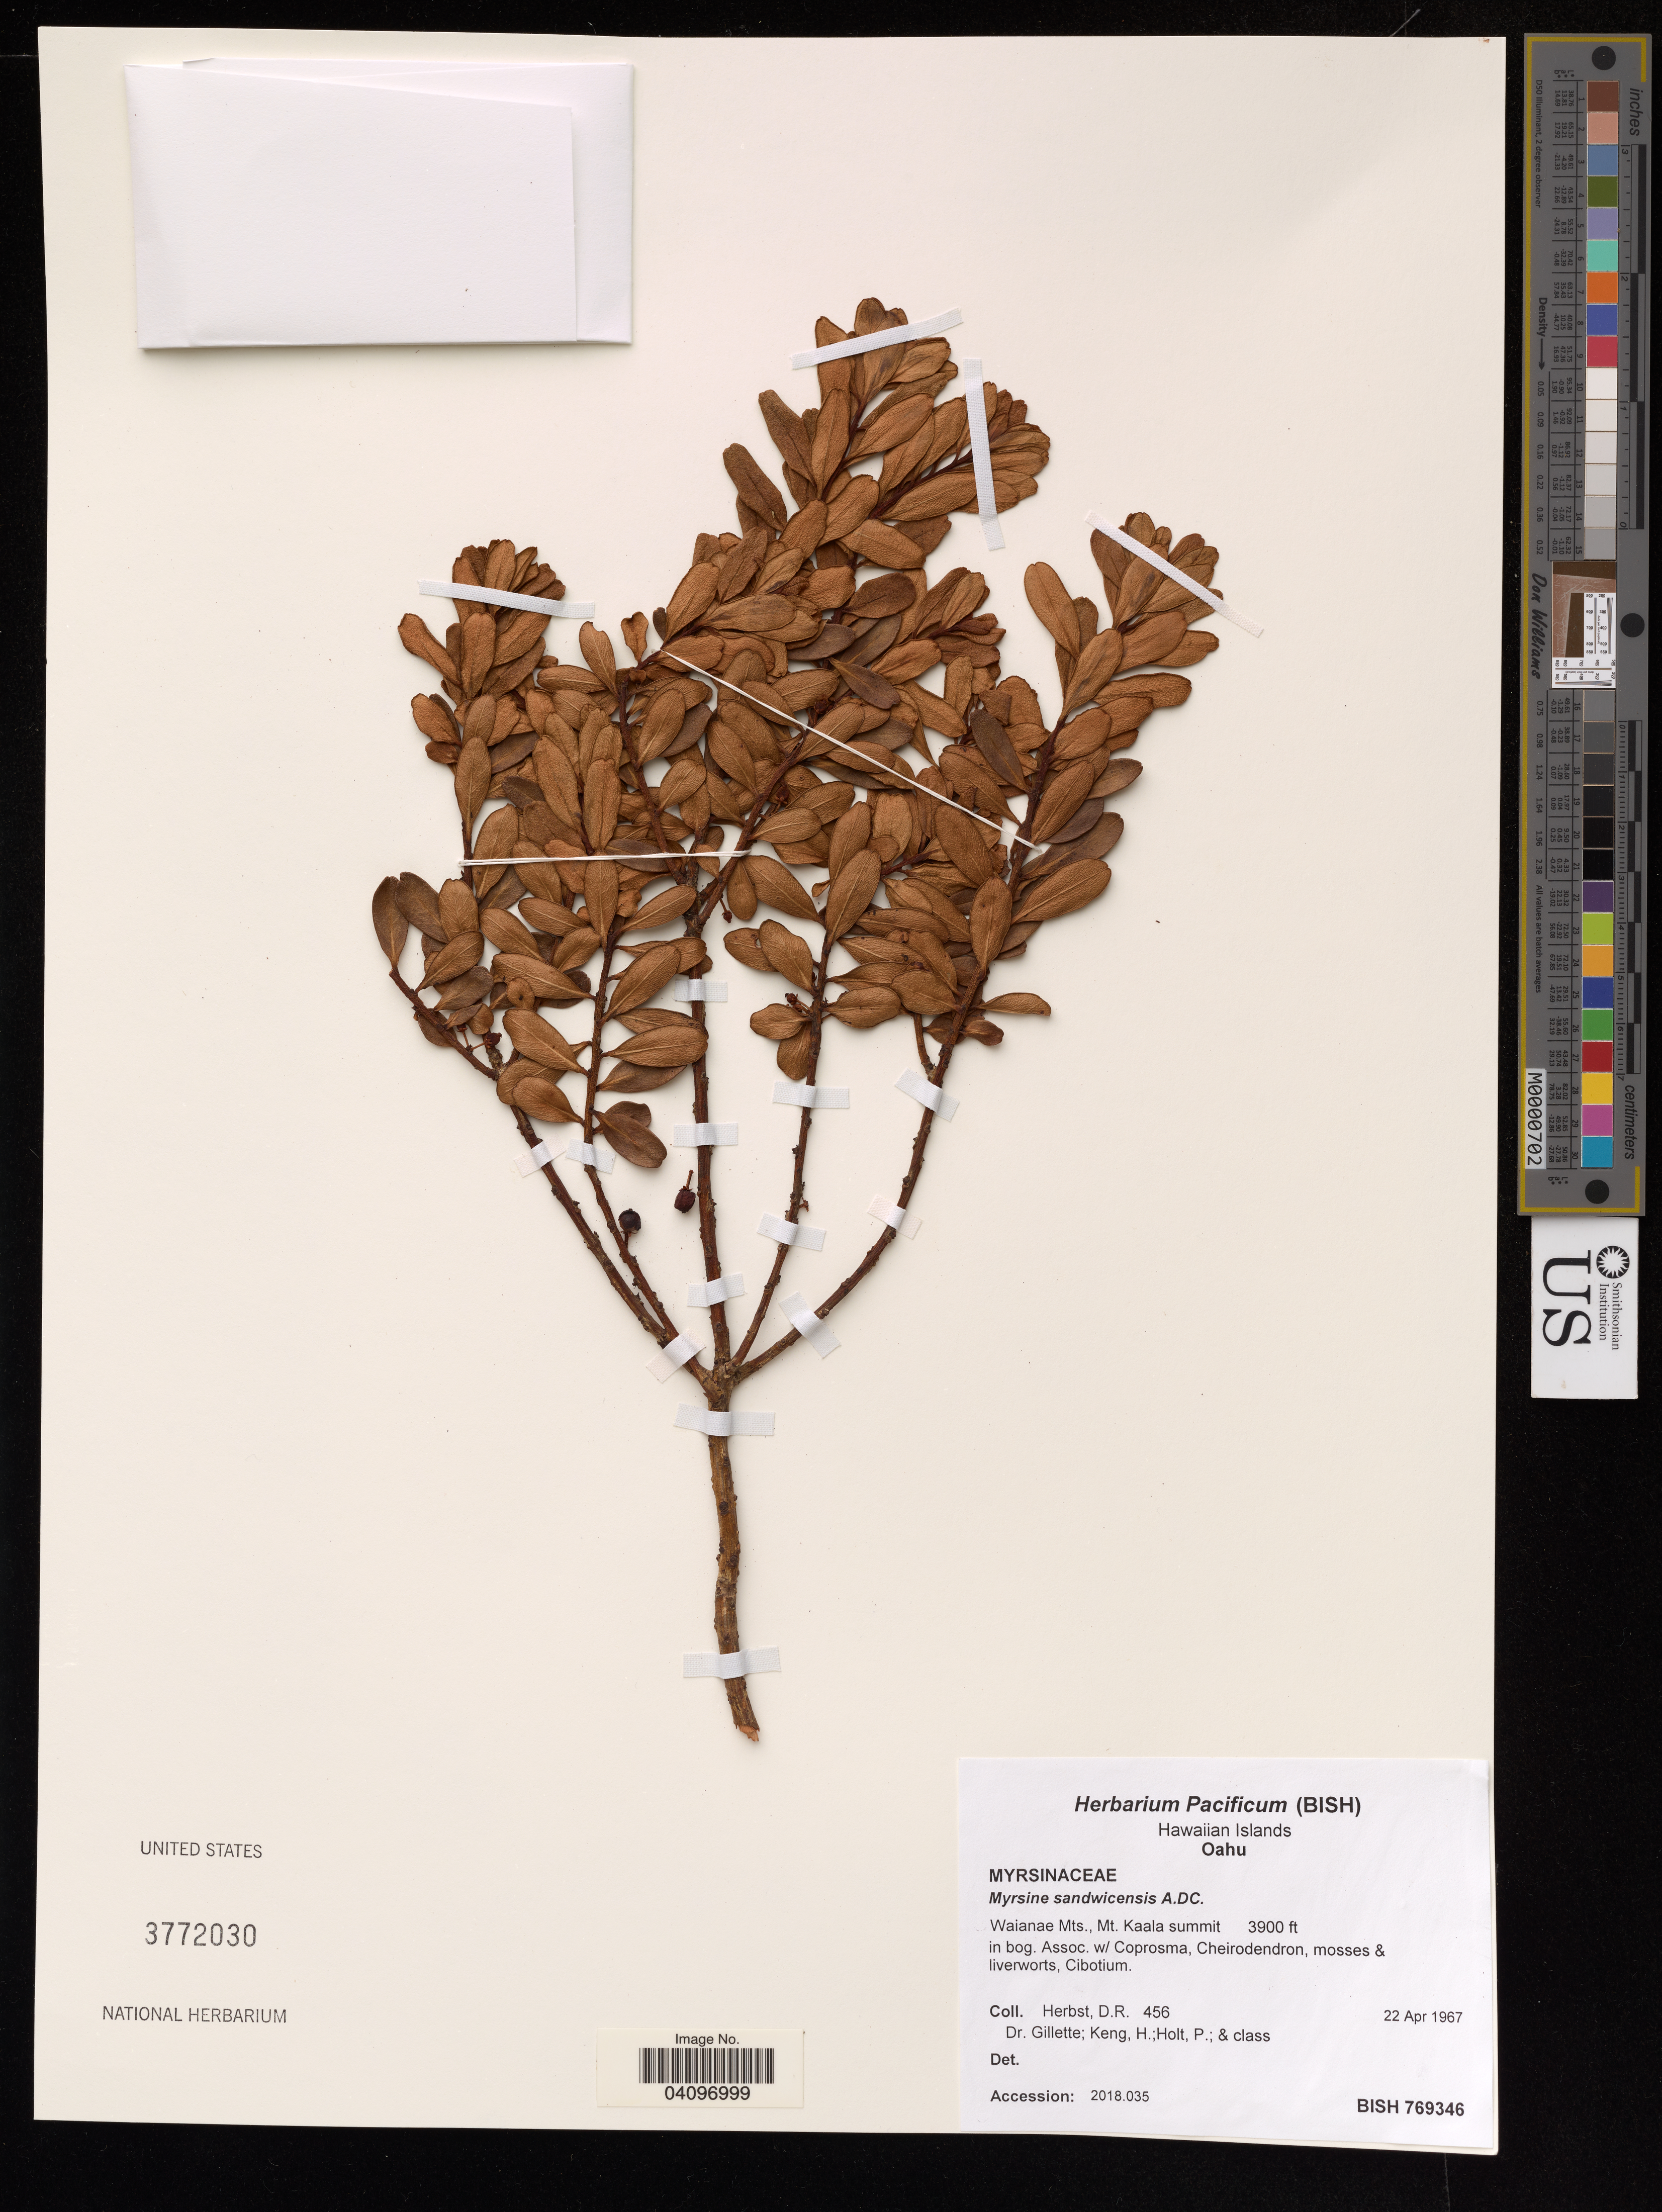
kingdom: Plantae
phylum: Tracheophyta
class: Magnoliopsida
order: Ericales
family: Primulaceae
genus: Myrsine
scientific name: Myrsine sandwicensis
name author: A. DC.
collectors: D. R. Herbst, Gillette, H. Keng & P. Holt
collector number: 456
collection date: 1967-04-22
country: United States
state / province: Hawaii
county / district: Honolulu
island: Oahu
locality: Waianae Mts., Mt. Kaala summit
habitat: In bog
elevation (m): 1189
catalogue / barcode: US 3772030